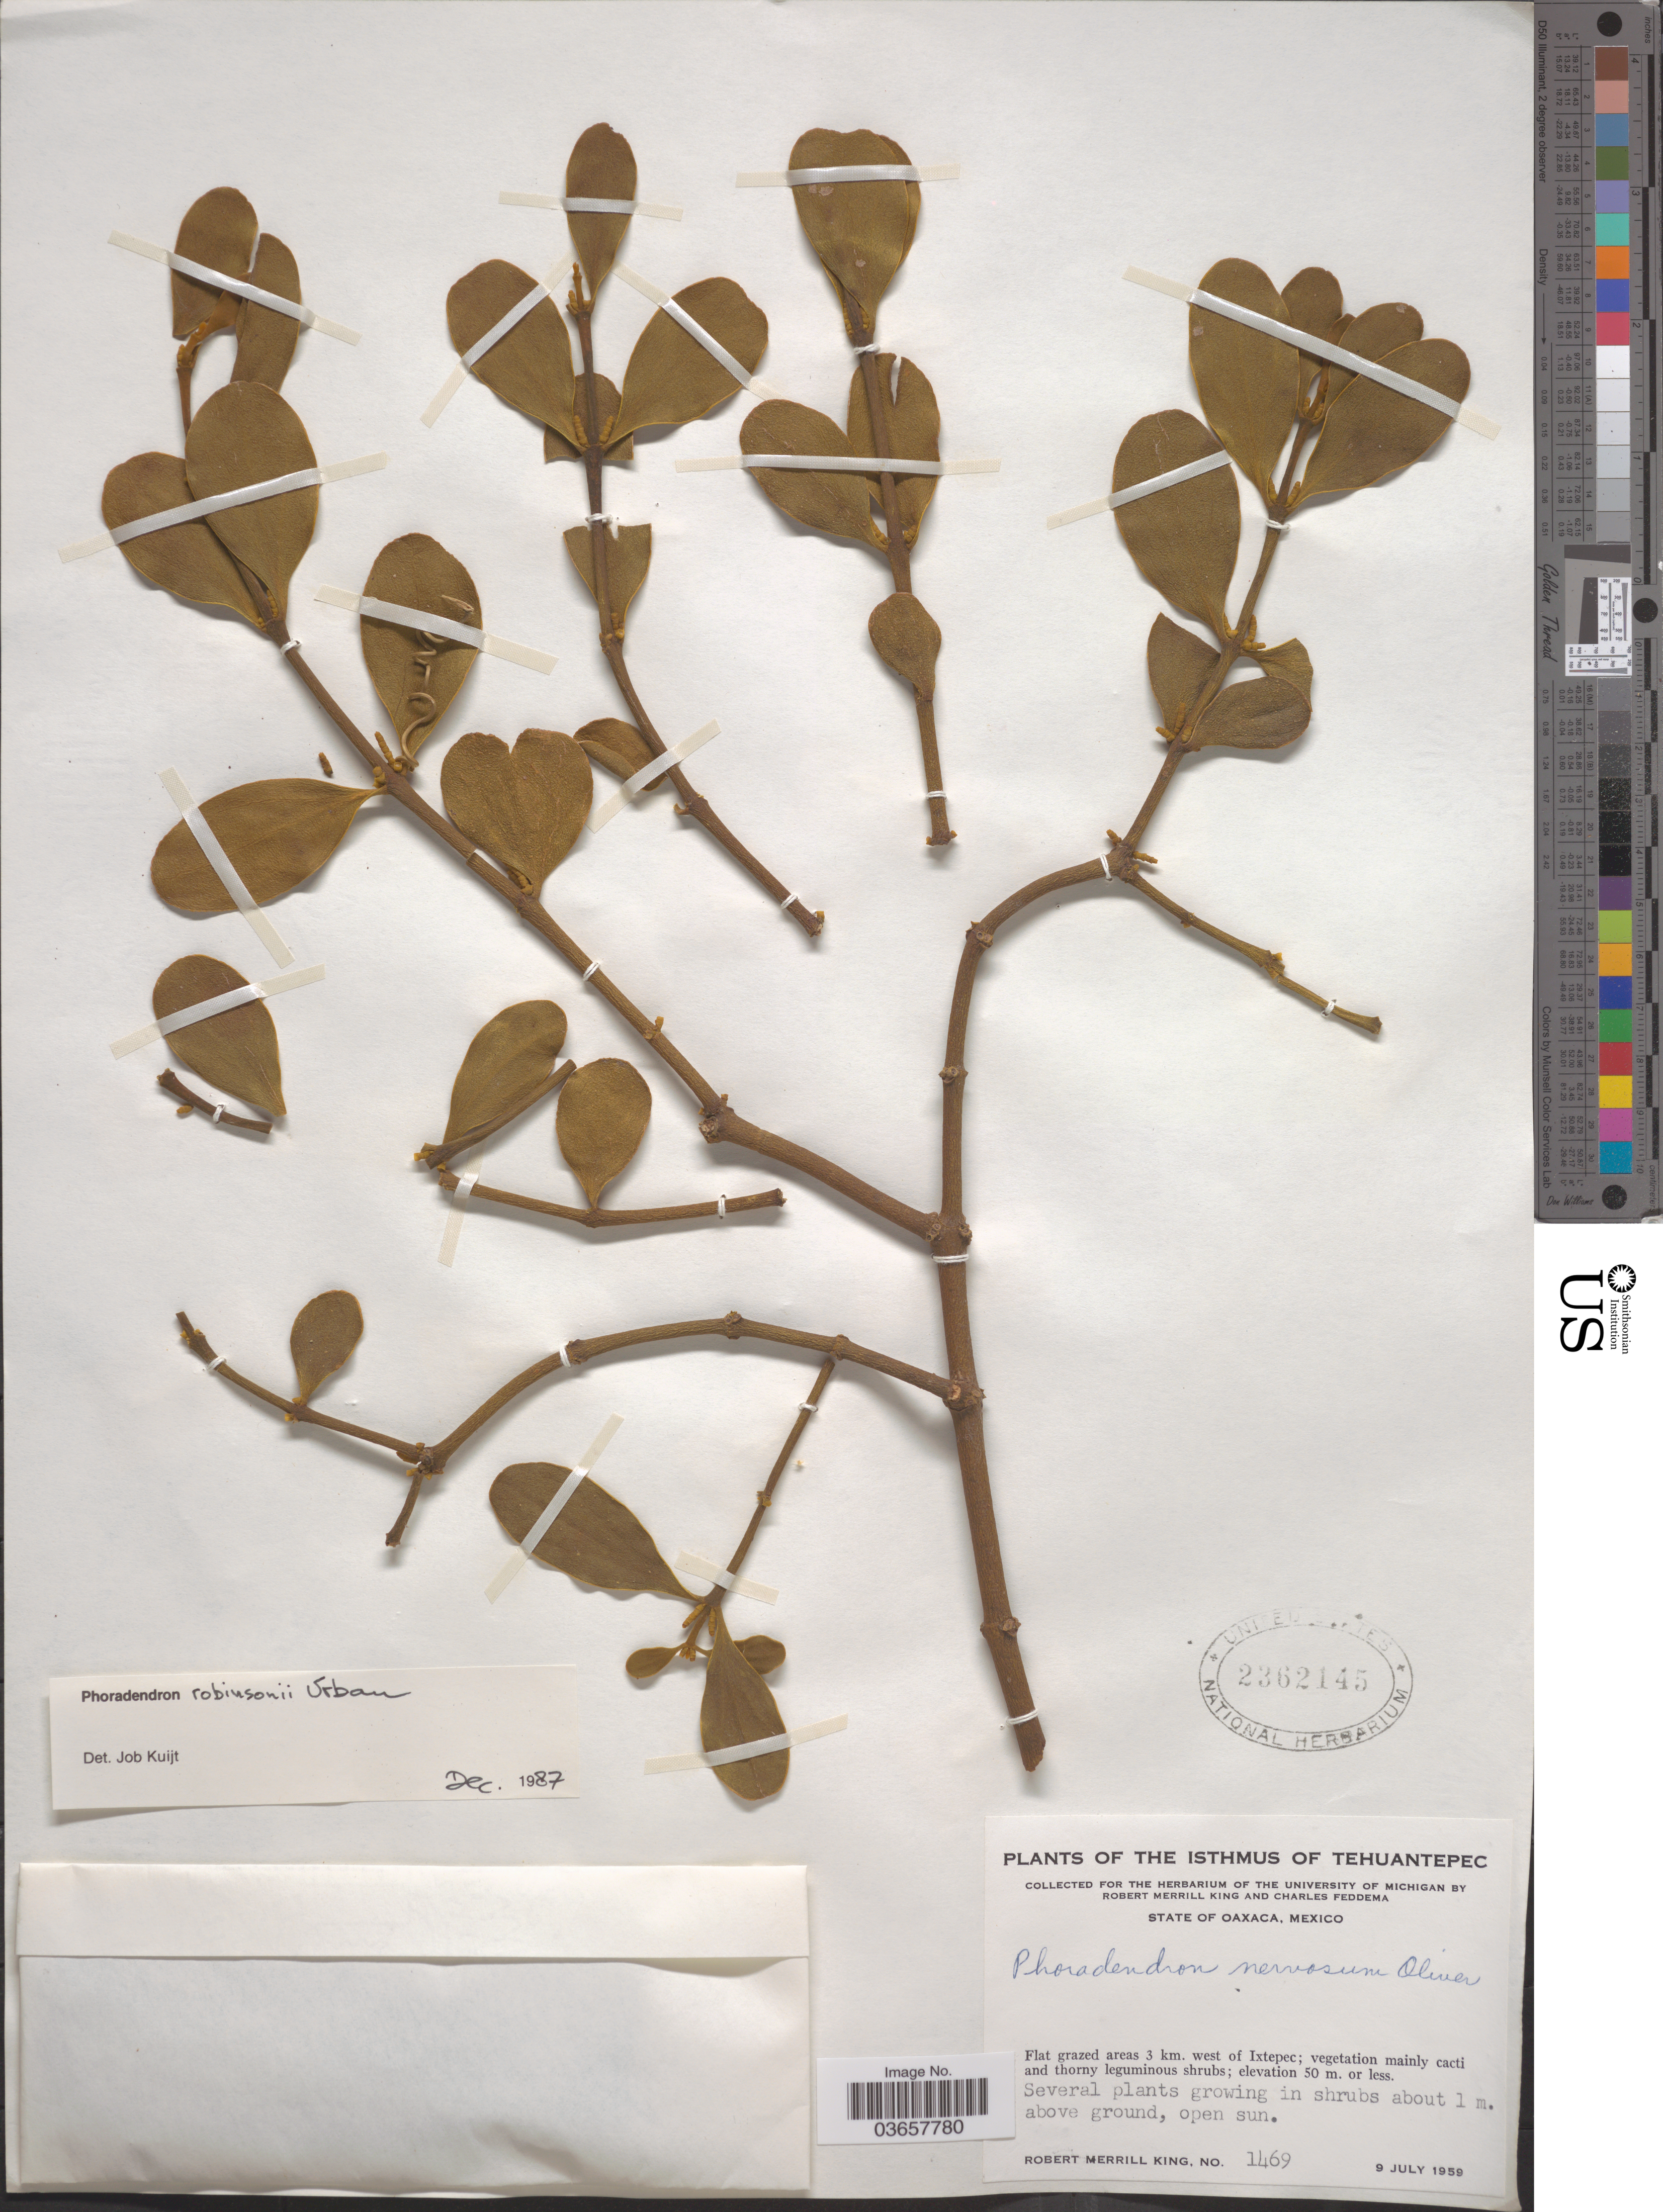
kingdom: Plantae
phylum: Tracheophyta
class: Magnoliopsida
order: Santalales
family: Viscaceae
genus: Phoradendron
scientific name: Phoradendron robinsonii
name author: Urb.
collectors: R. M. King & C. Feddema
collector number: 1469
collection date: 1959-07-09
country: Mexico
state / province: Oaxaca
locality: Flat grazed areas 3 km. west of Ixtepec.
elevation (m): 50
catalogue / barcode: US 2362145